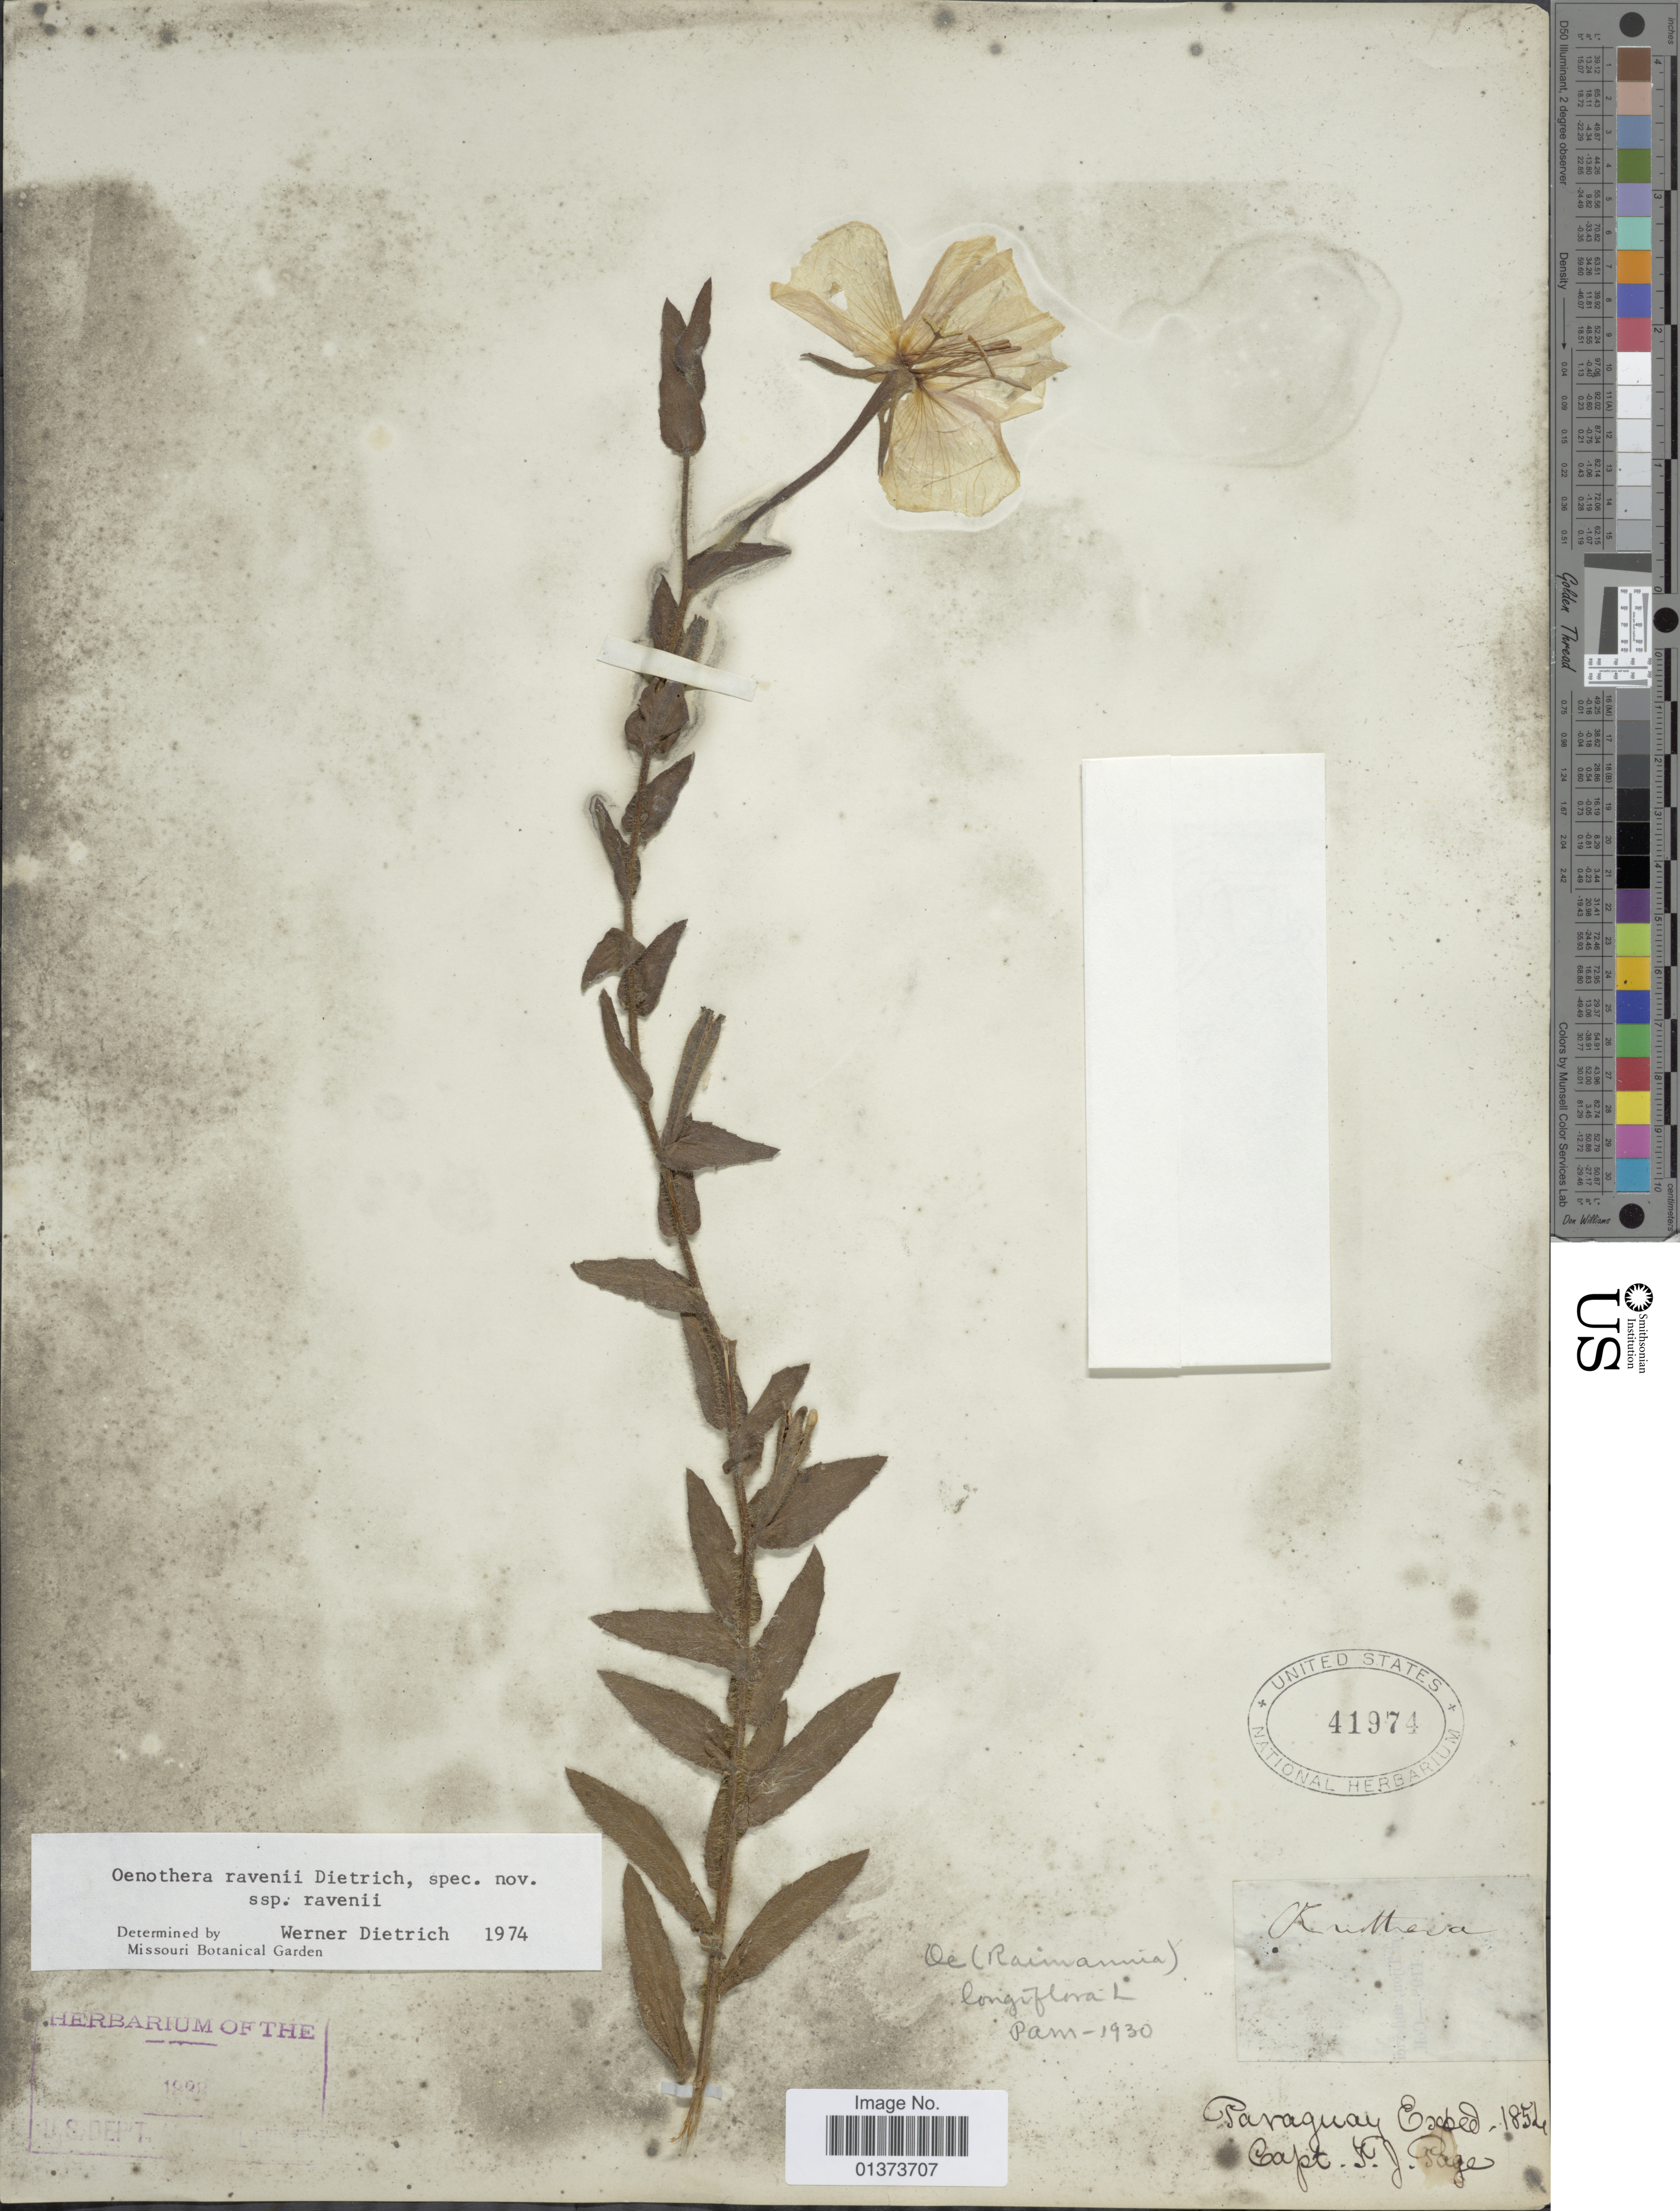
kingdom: Plantae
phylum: Tracheophyta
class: Magnoliopsida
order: Myrtales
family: Onagraceae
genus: Oenothera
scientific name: Oenothera ravenii subsp. ravenii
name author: W. Dietr.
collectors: J. Page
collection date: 1854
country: Paraguay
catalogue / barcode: US 41974